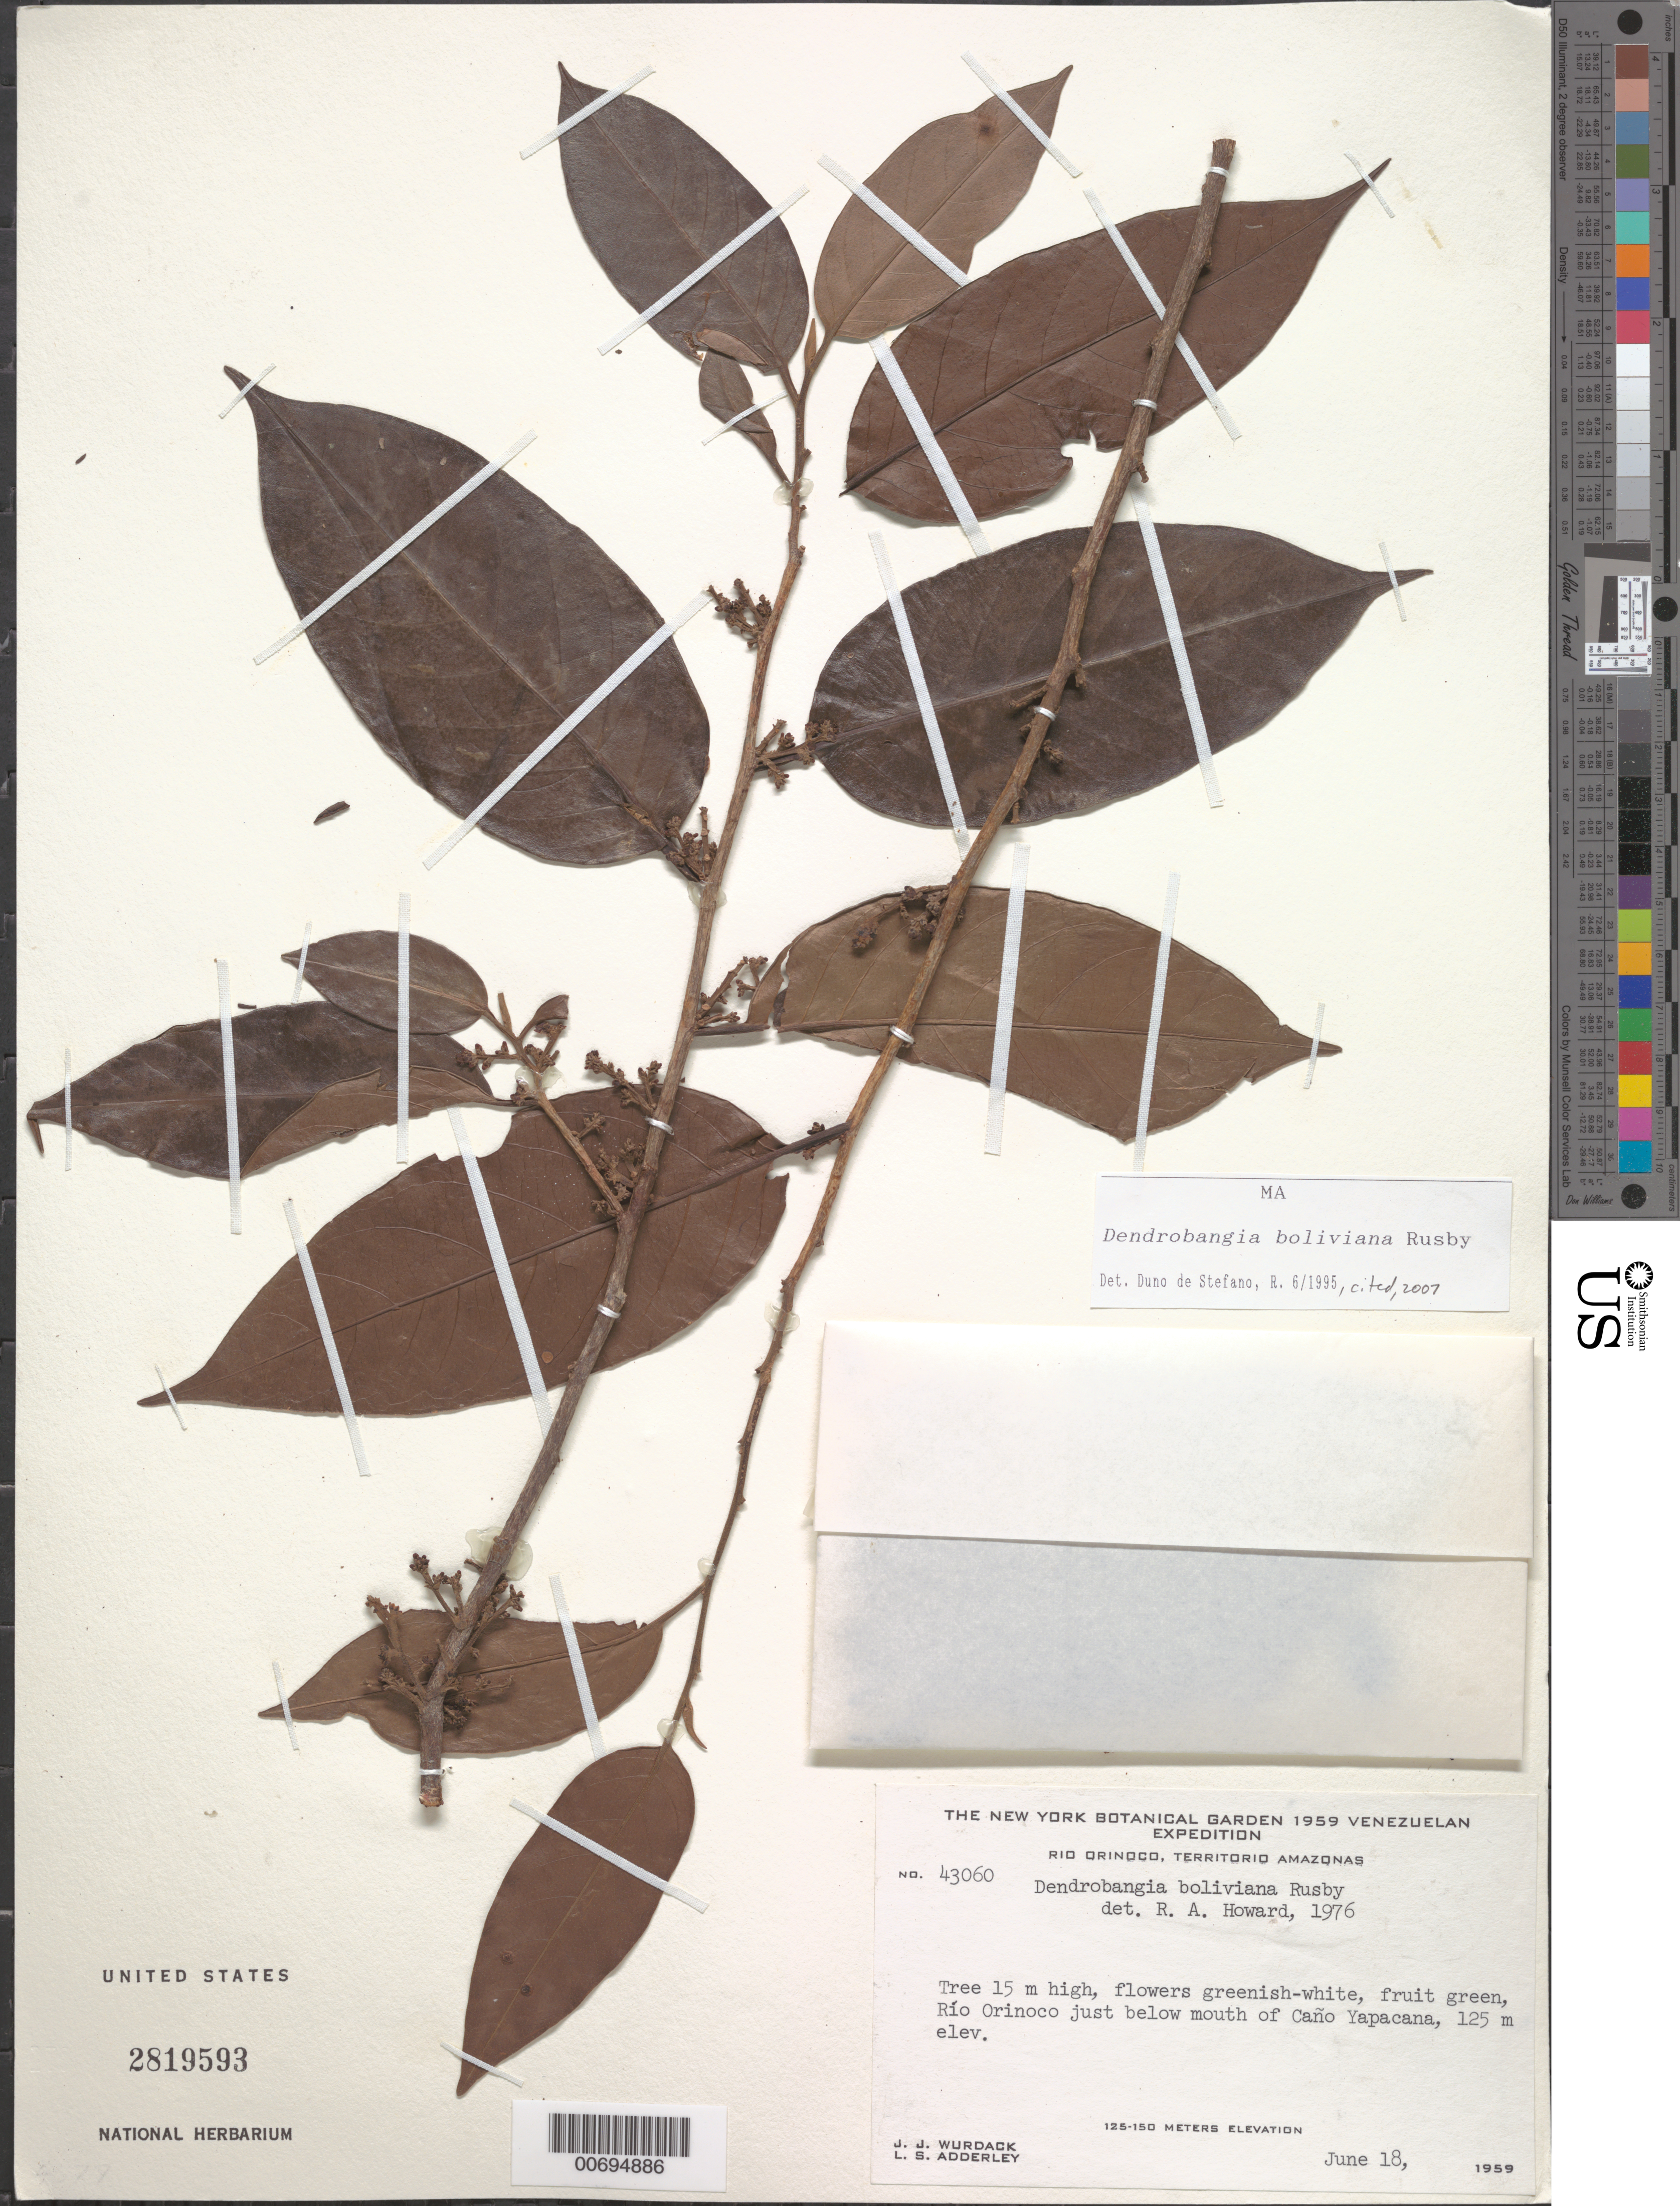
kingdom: Plantae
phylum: Tracheophyta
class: Magnoliopsida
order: Metteniusales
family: Metteniusaceae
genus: Dendrobangia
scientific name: Dendrobangia boliviana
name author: Rusby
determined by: Duno de Stefano, R.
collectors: J. J. Wurdack & L. S. Adderley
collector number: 43060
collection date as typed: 18-Jun-59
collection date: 1959-06-18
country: Venezuela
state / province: Amazonas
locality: Caño Yapacana, Río Orinoco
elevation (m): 125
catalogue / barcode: US 2819593